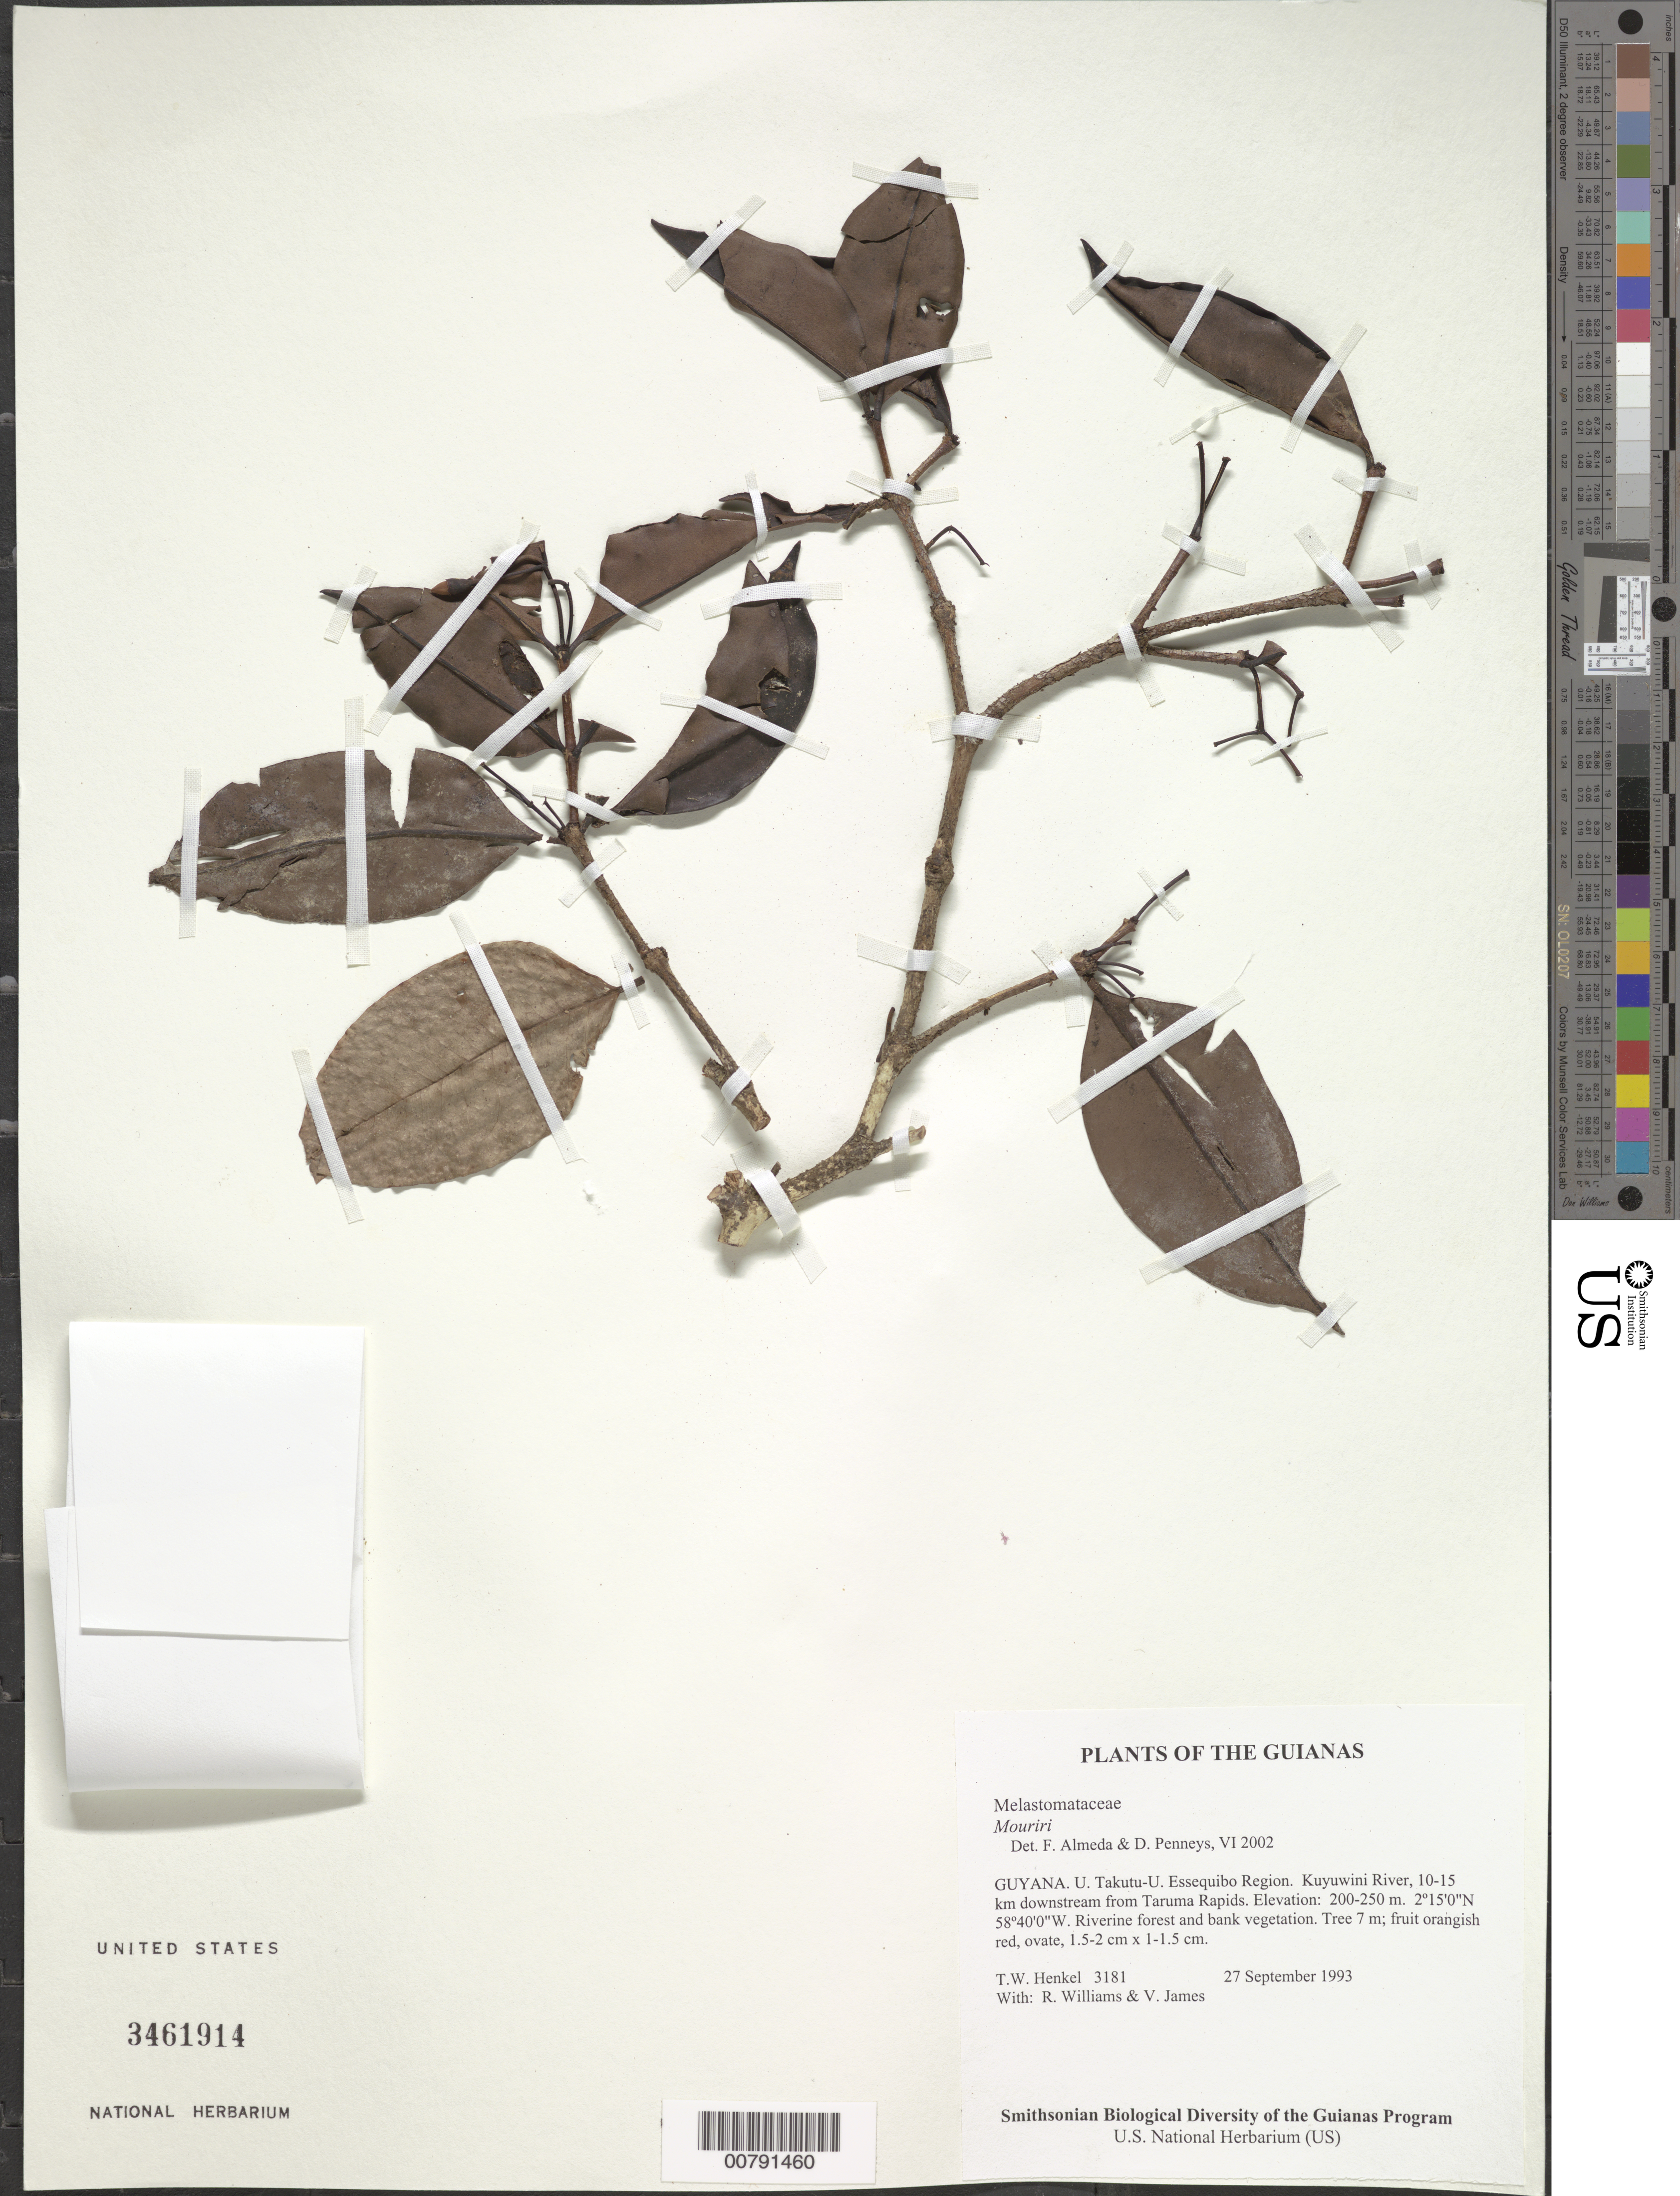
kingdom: Plantae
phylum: Tracheophyta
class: Magnoliopsida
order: Myrtales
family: Melastomataceae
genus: Mouriri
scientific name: Mouriri sp.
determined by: Almeda, F.; Penneys, D. S.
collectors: T. Henkel, R. Williams & V. James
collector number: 3181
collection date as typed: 27 September 1993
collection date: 1993-09-27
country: Guyana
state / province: U. Takutu-U. Essequibo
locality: Kuyuwini River, 10-15 km downstream from Taruma Rapids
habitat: Riverine forest and bank vegetation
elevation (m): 200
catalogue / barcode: US 3461914